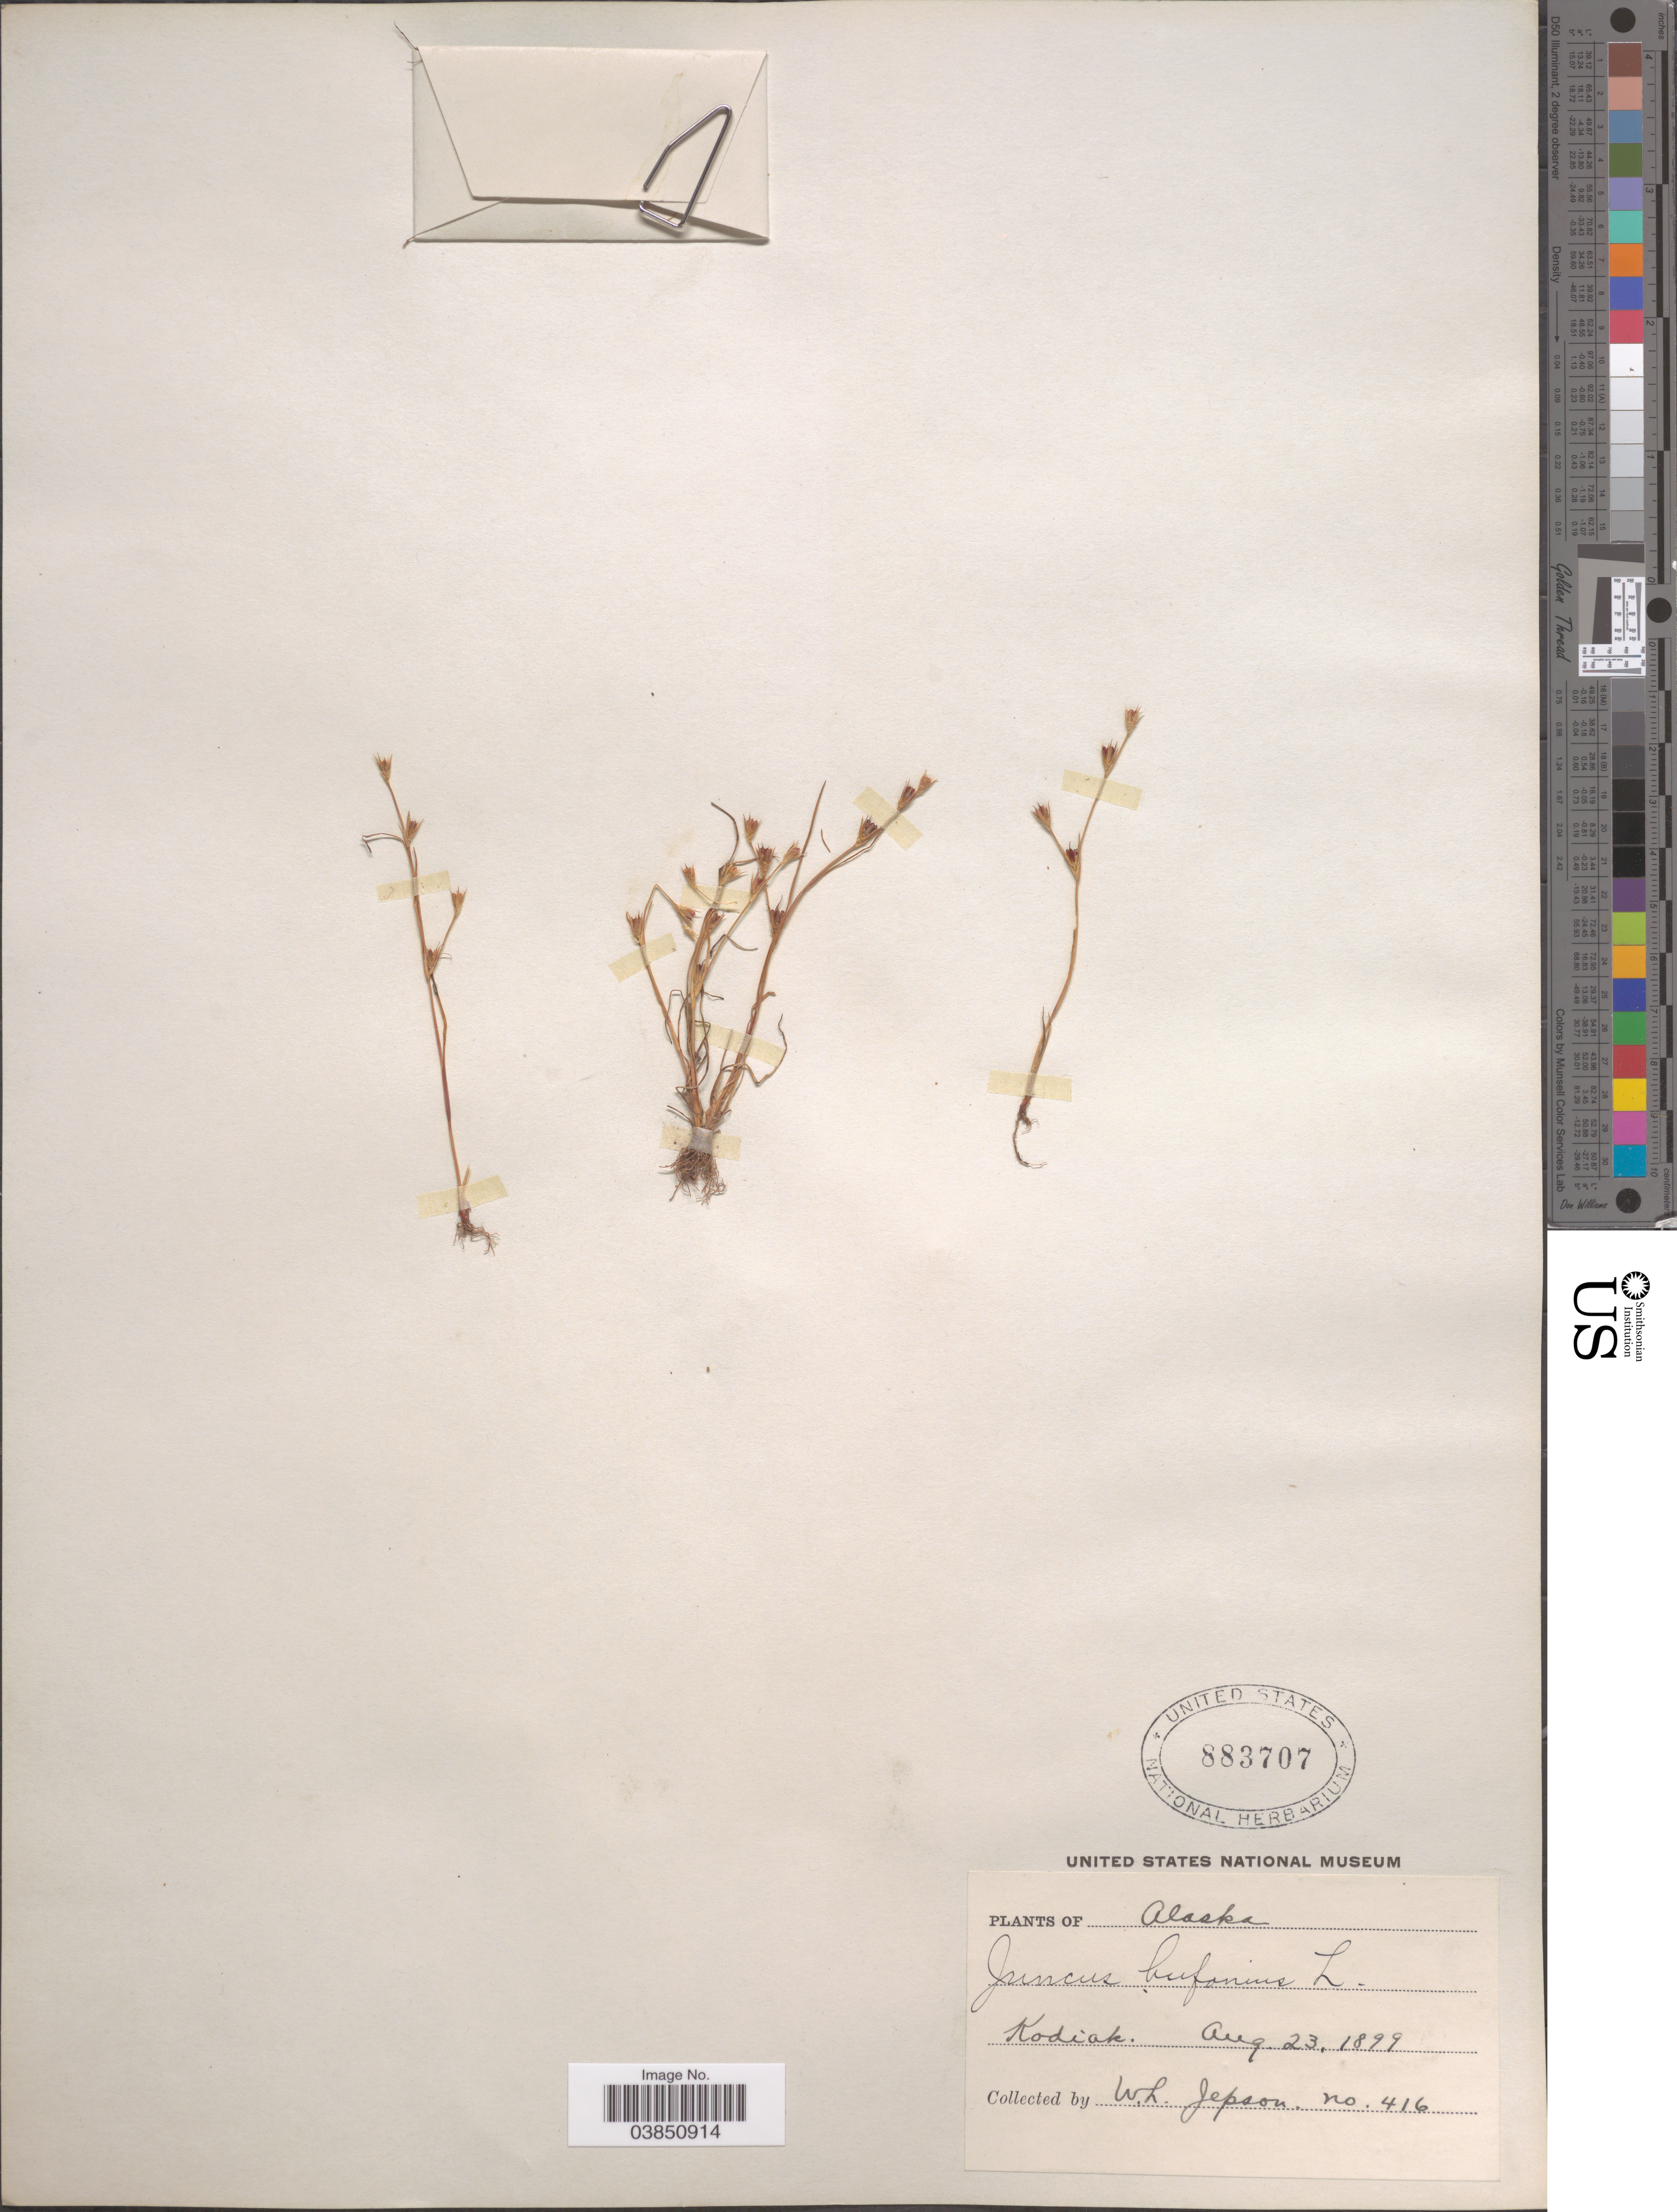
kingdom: Plantae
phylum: Tracheophyta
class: Liliopsida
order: Poales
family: Juncaceae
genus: Juncus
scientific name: Juncus bufonius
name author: L.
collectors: W. L. Jepson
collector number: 416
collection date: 1899-08-23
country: United States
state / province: Alaska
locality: Kodiak.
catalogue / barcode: US 883707